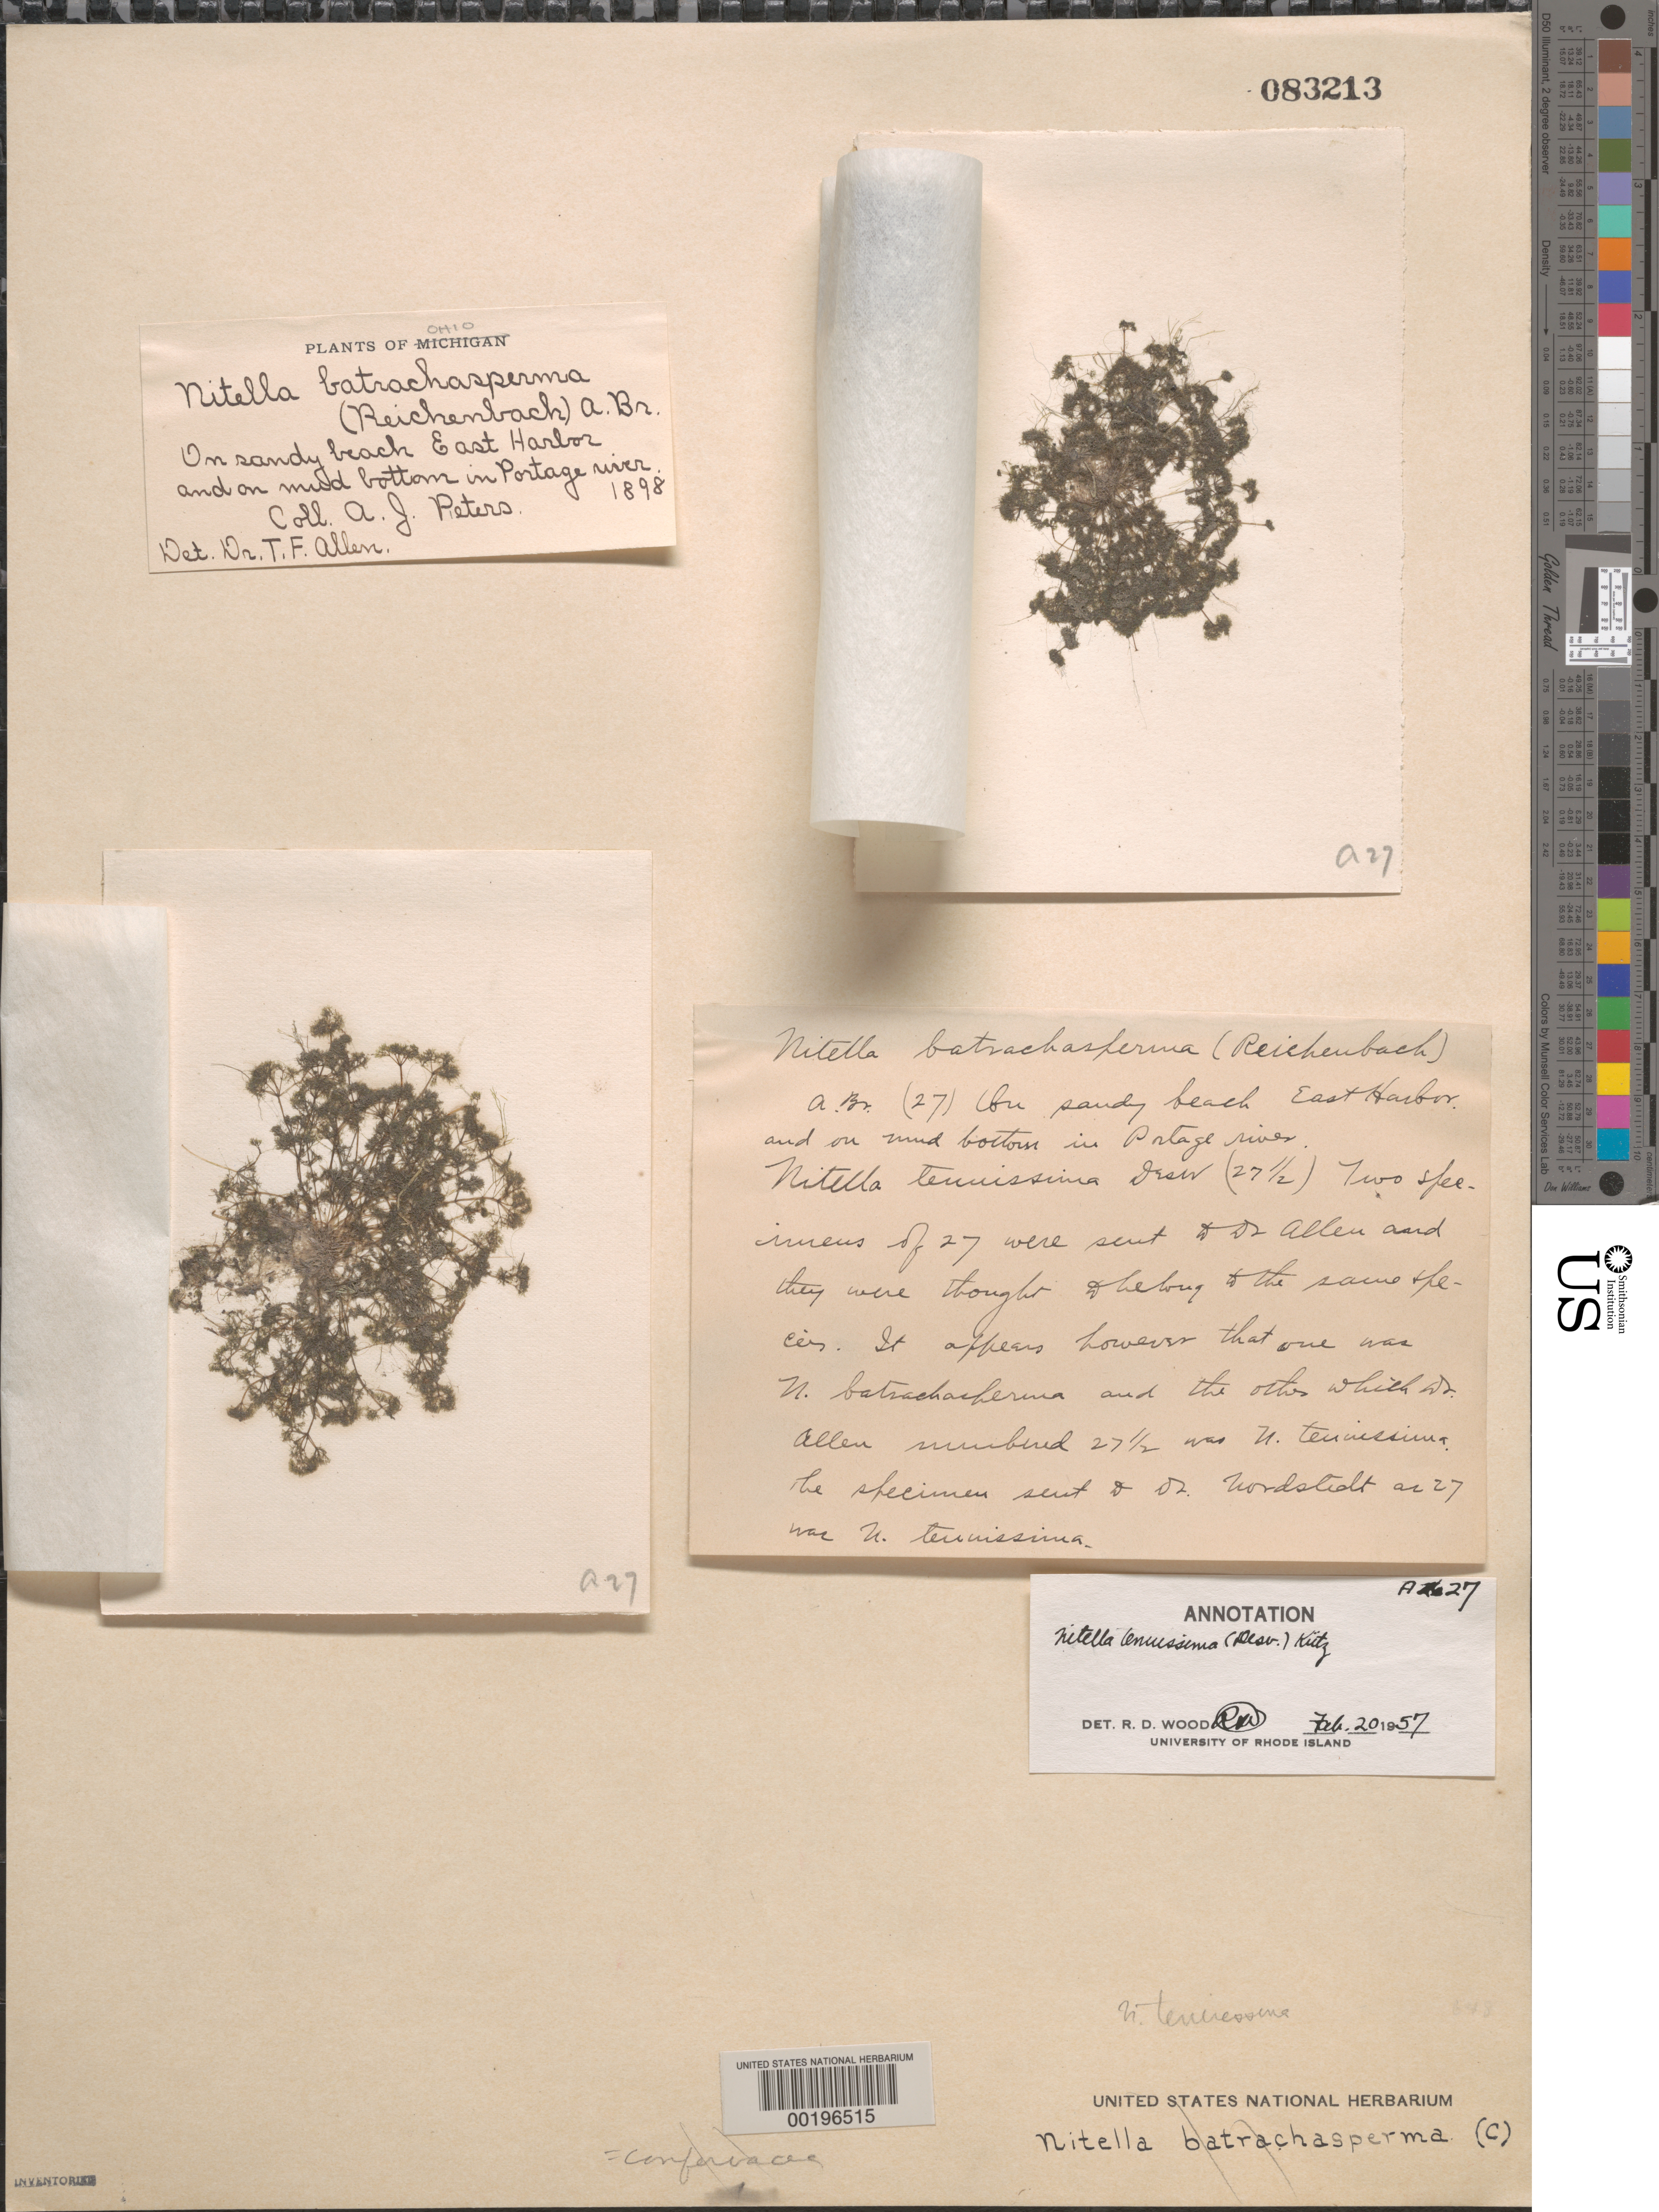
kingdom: Plantae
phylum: Charophyta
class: Charophyceae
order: Charales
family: Characeae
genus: Nitella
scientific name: Nitella tenuissima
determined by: Wood, R. D.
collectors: A. Pieters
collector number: A27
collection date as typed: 1898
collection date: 1898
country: United States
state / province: Ohio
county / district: Ottawa County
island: South Bass Island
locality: Portage River and East Harbor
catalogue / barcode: US 83213